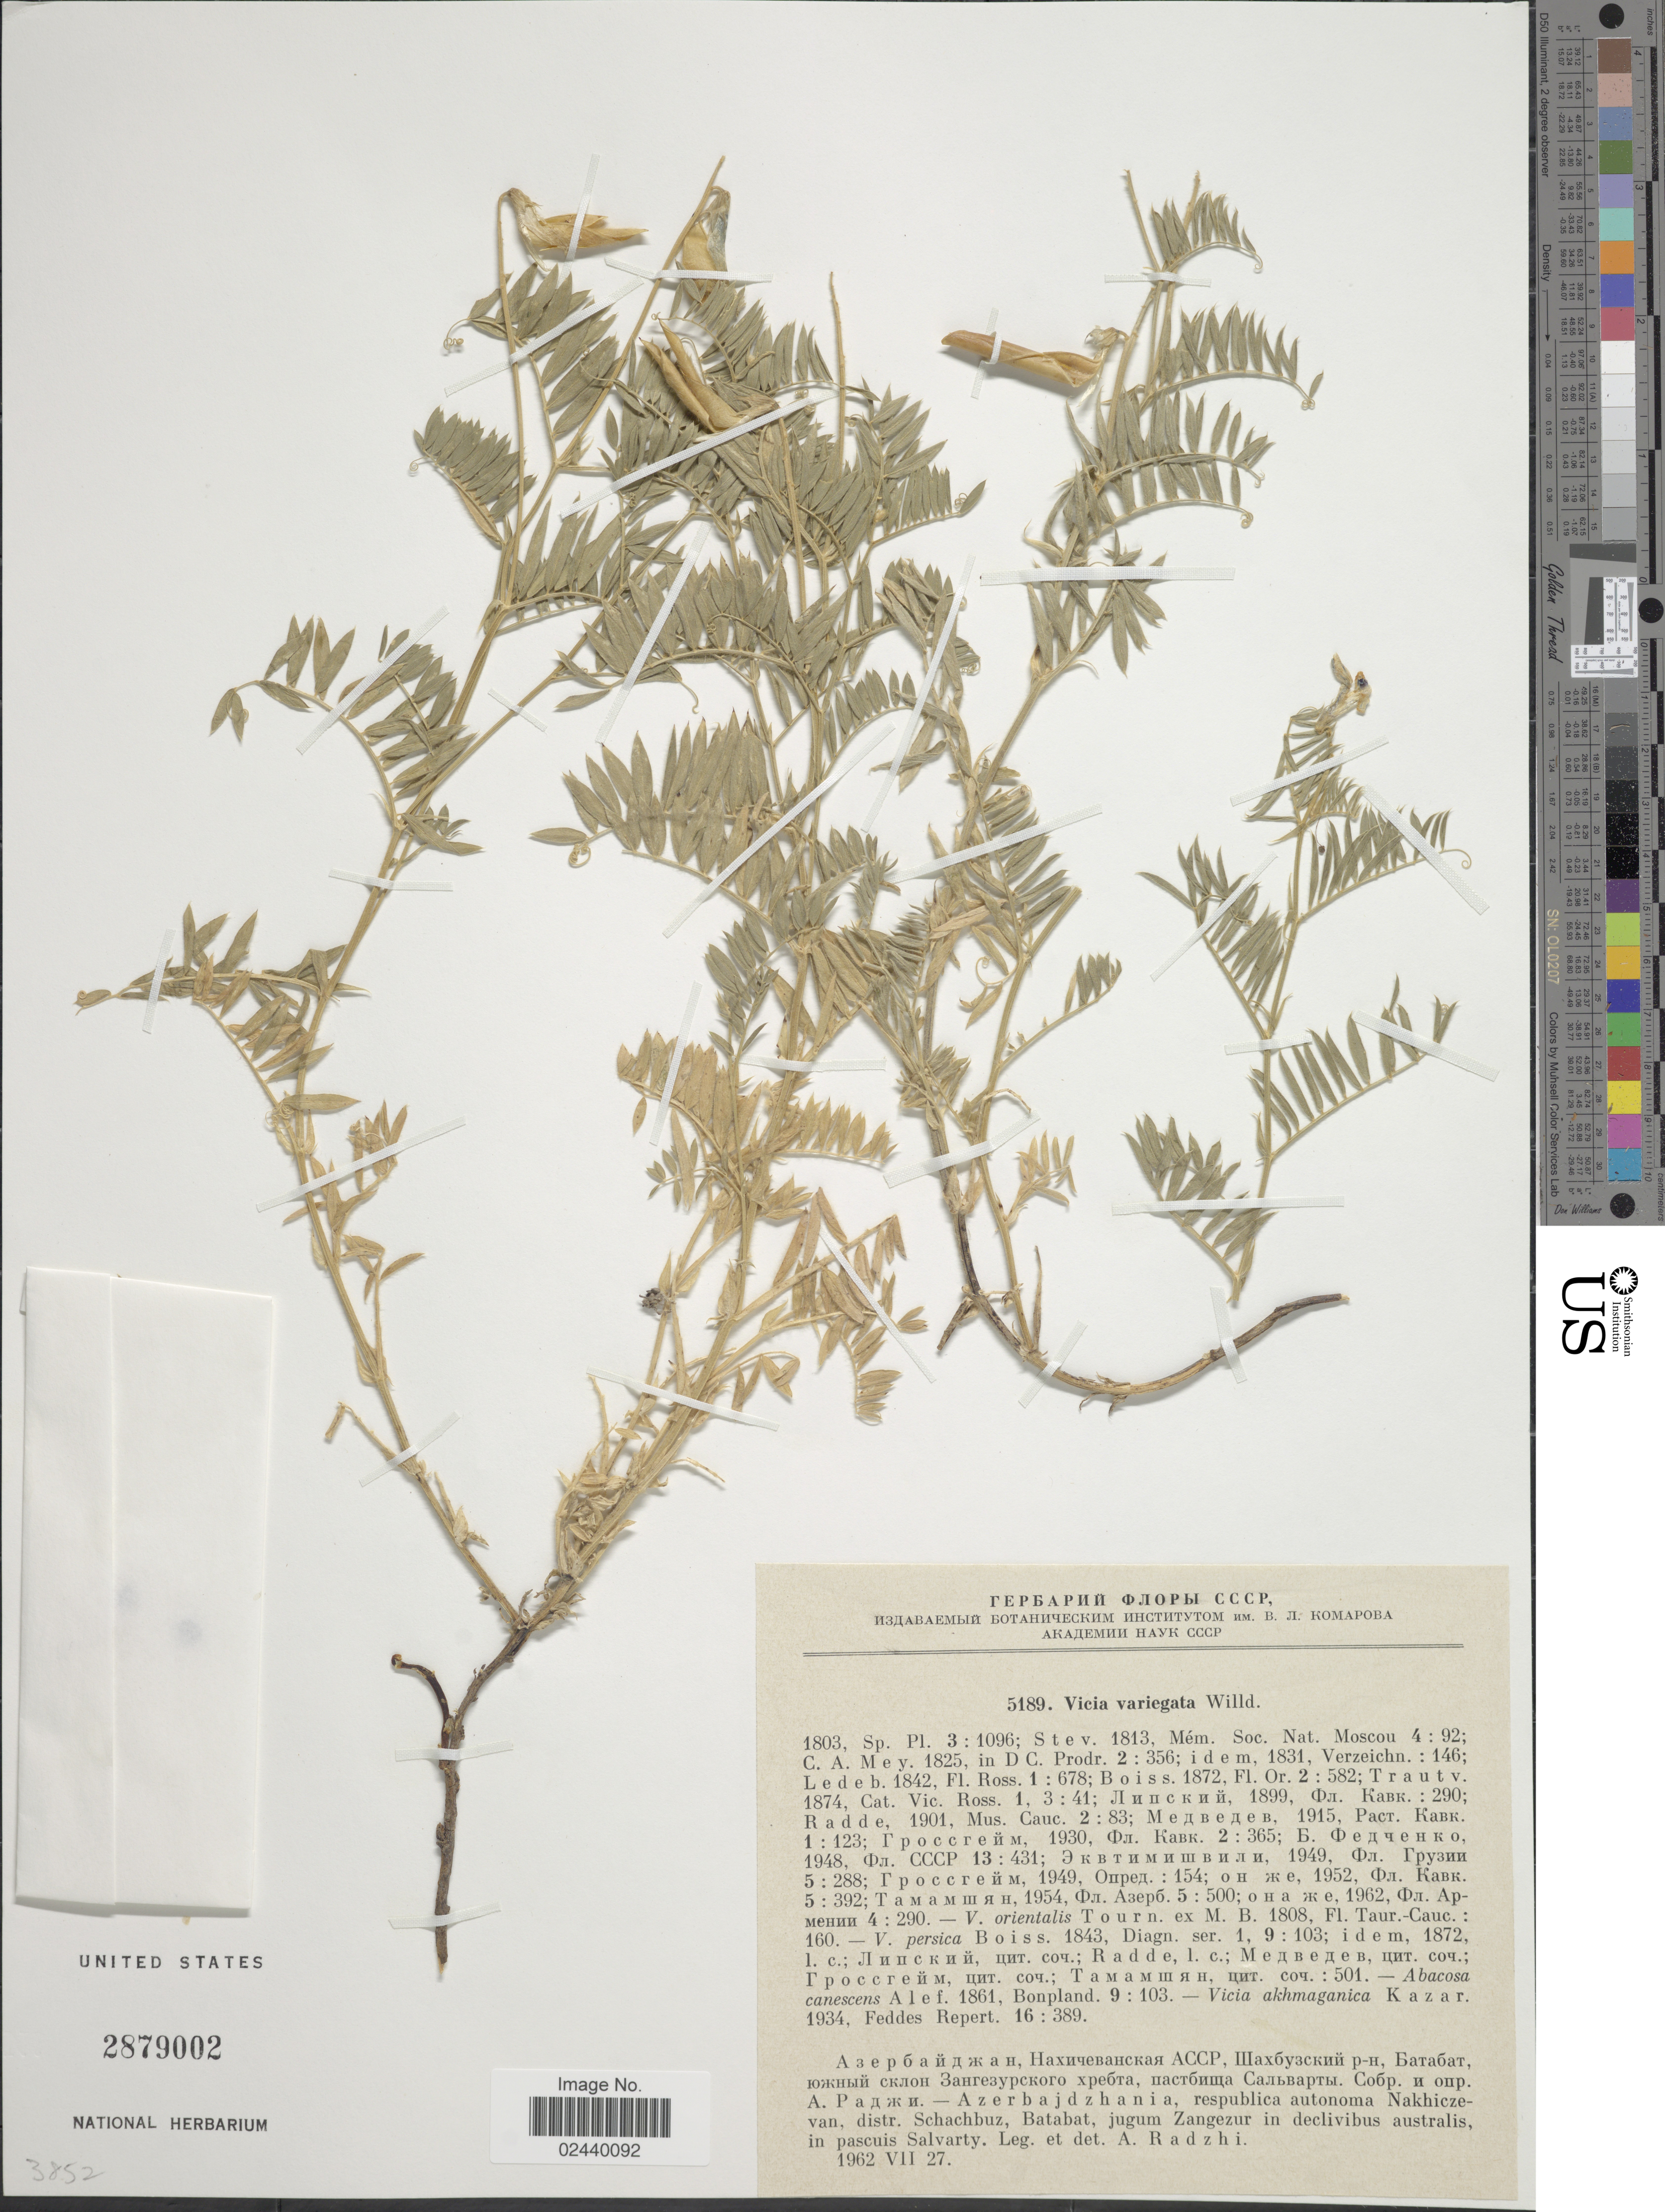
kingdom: Plantae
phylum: Tracheophyta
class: Magnoliopsida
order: Fabales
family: Fabaceae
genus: Vicia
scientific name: Vicia variegata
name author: Willd.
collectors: A. Radzhi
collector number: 5189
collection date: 1962-07-27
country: Azerbaijan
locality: Azerbajdzhania, respublica autonoma Nakhiczevan, distr, Schachbuz, Batabat, jugum Zangezur in declivibus australis, in pascuis Salvarty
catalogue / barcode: US 2879002